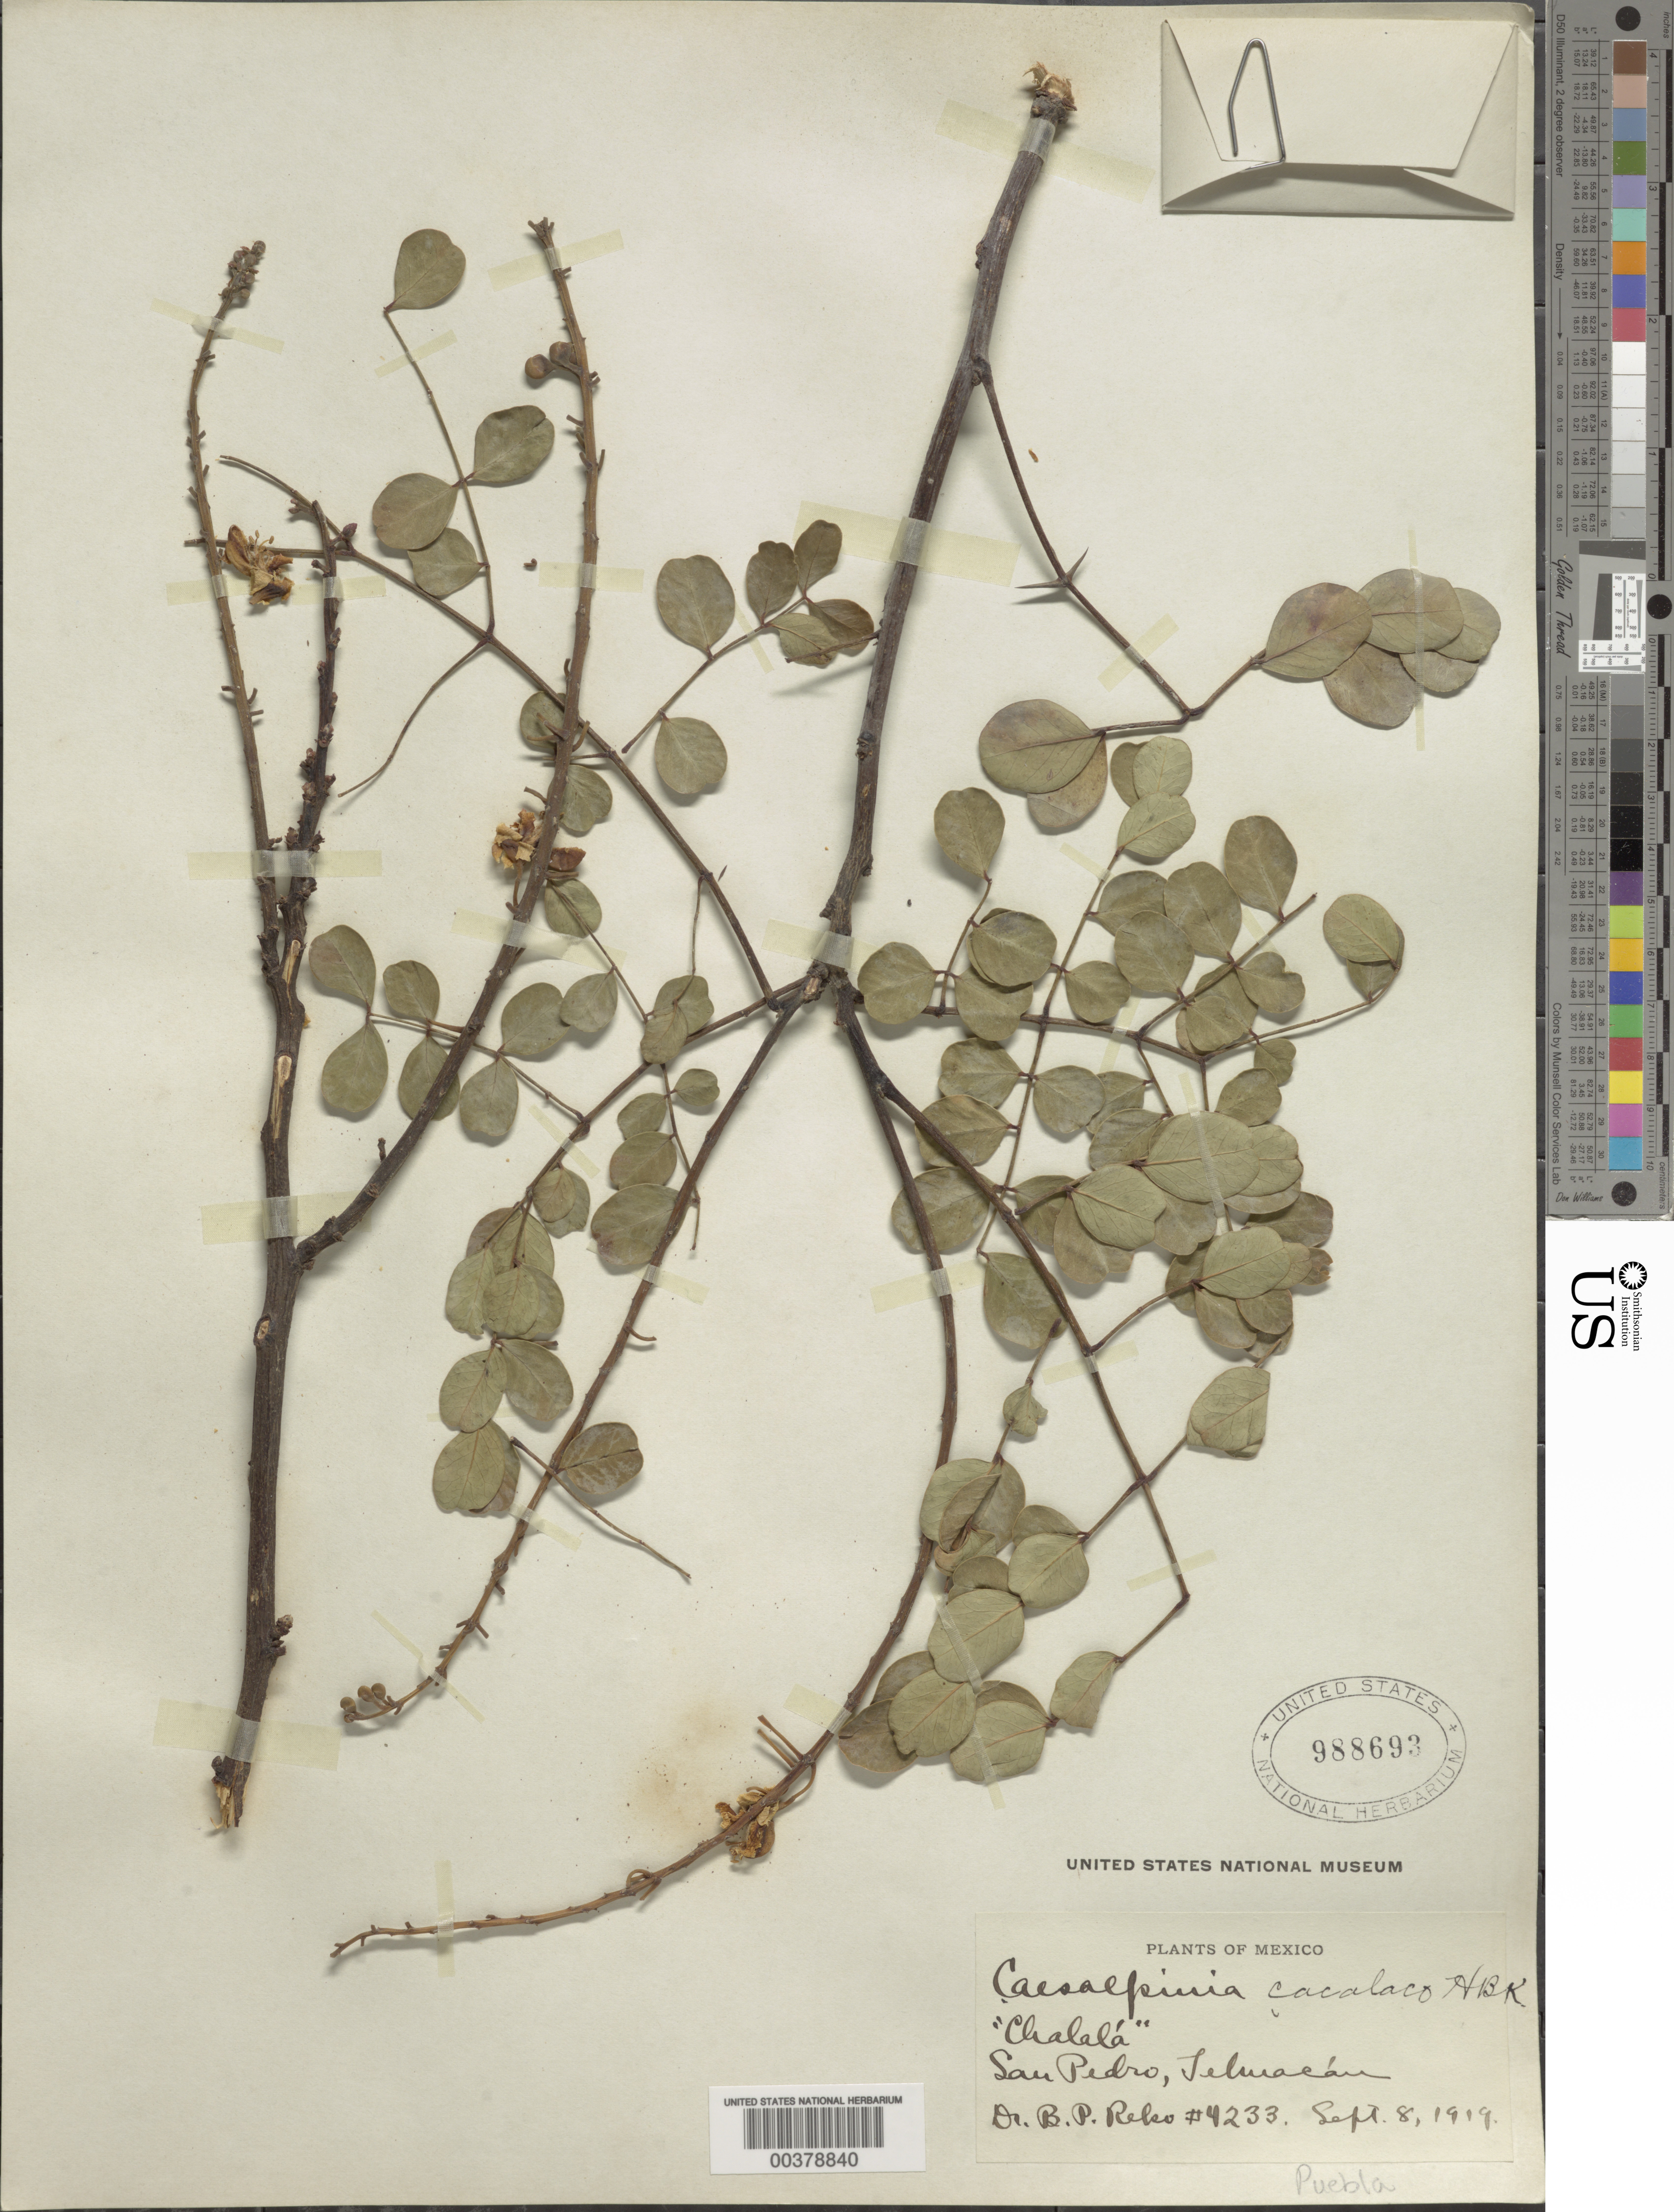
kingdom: Plantae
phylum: Tracheophyta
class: Magnoliopsida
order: Fabales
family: Fabaceae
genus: Tara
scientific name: Tara cacalaco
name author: (Bonpl.) Molinari & Sánchez Och.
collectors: B. P. Reko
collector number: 4233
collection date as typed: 08 Sep 1919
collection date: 1919-09-08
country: Mexico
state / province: Puebla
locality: San Pedro, Tehuacan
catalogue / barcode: US 988693